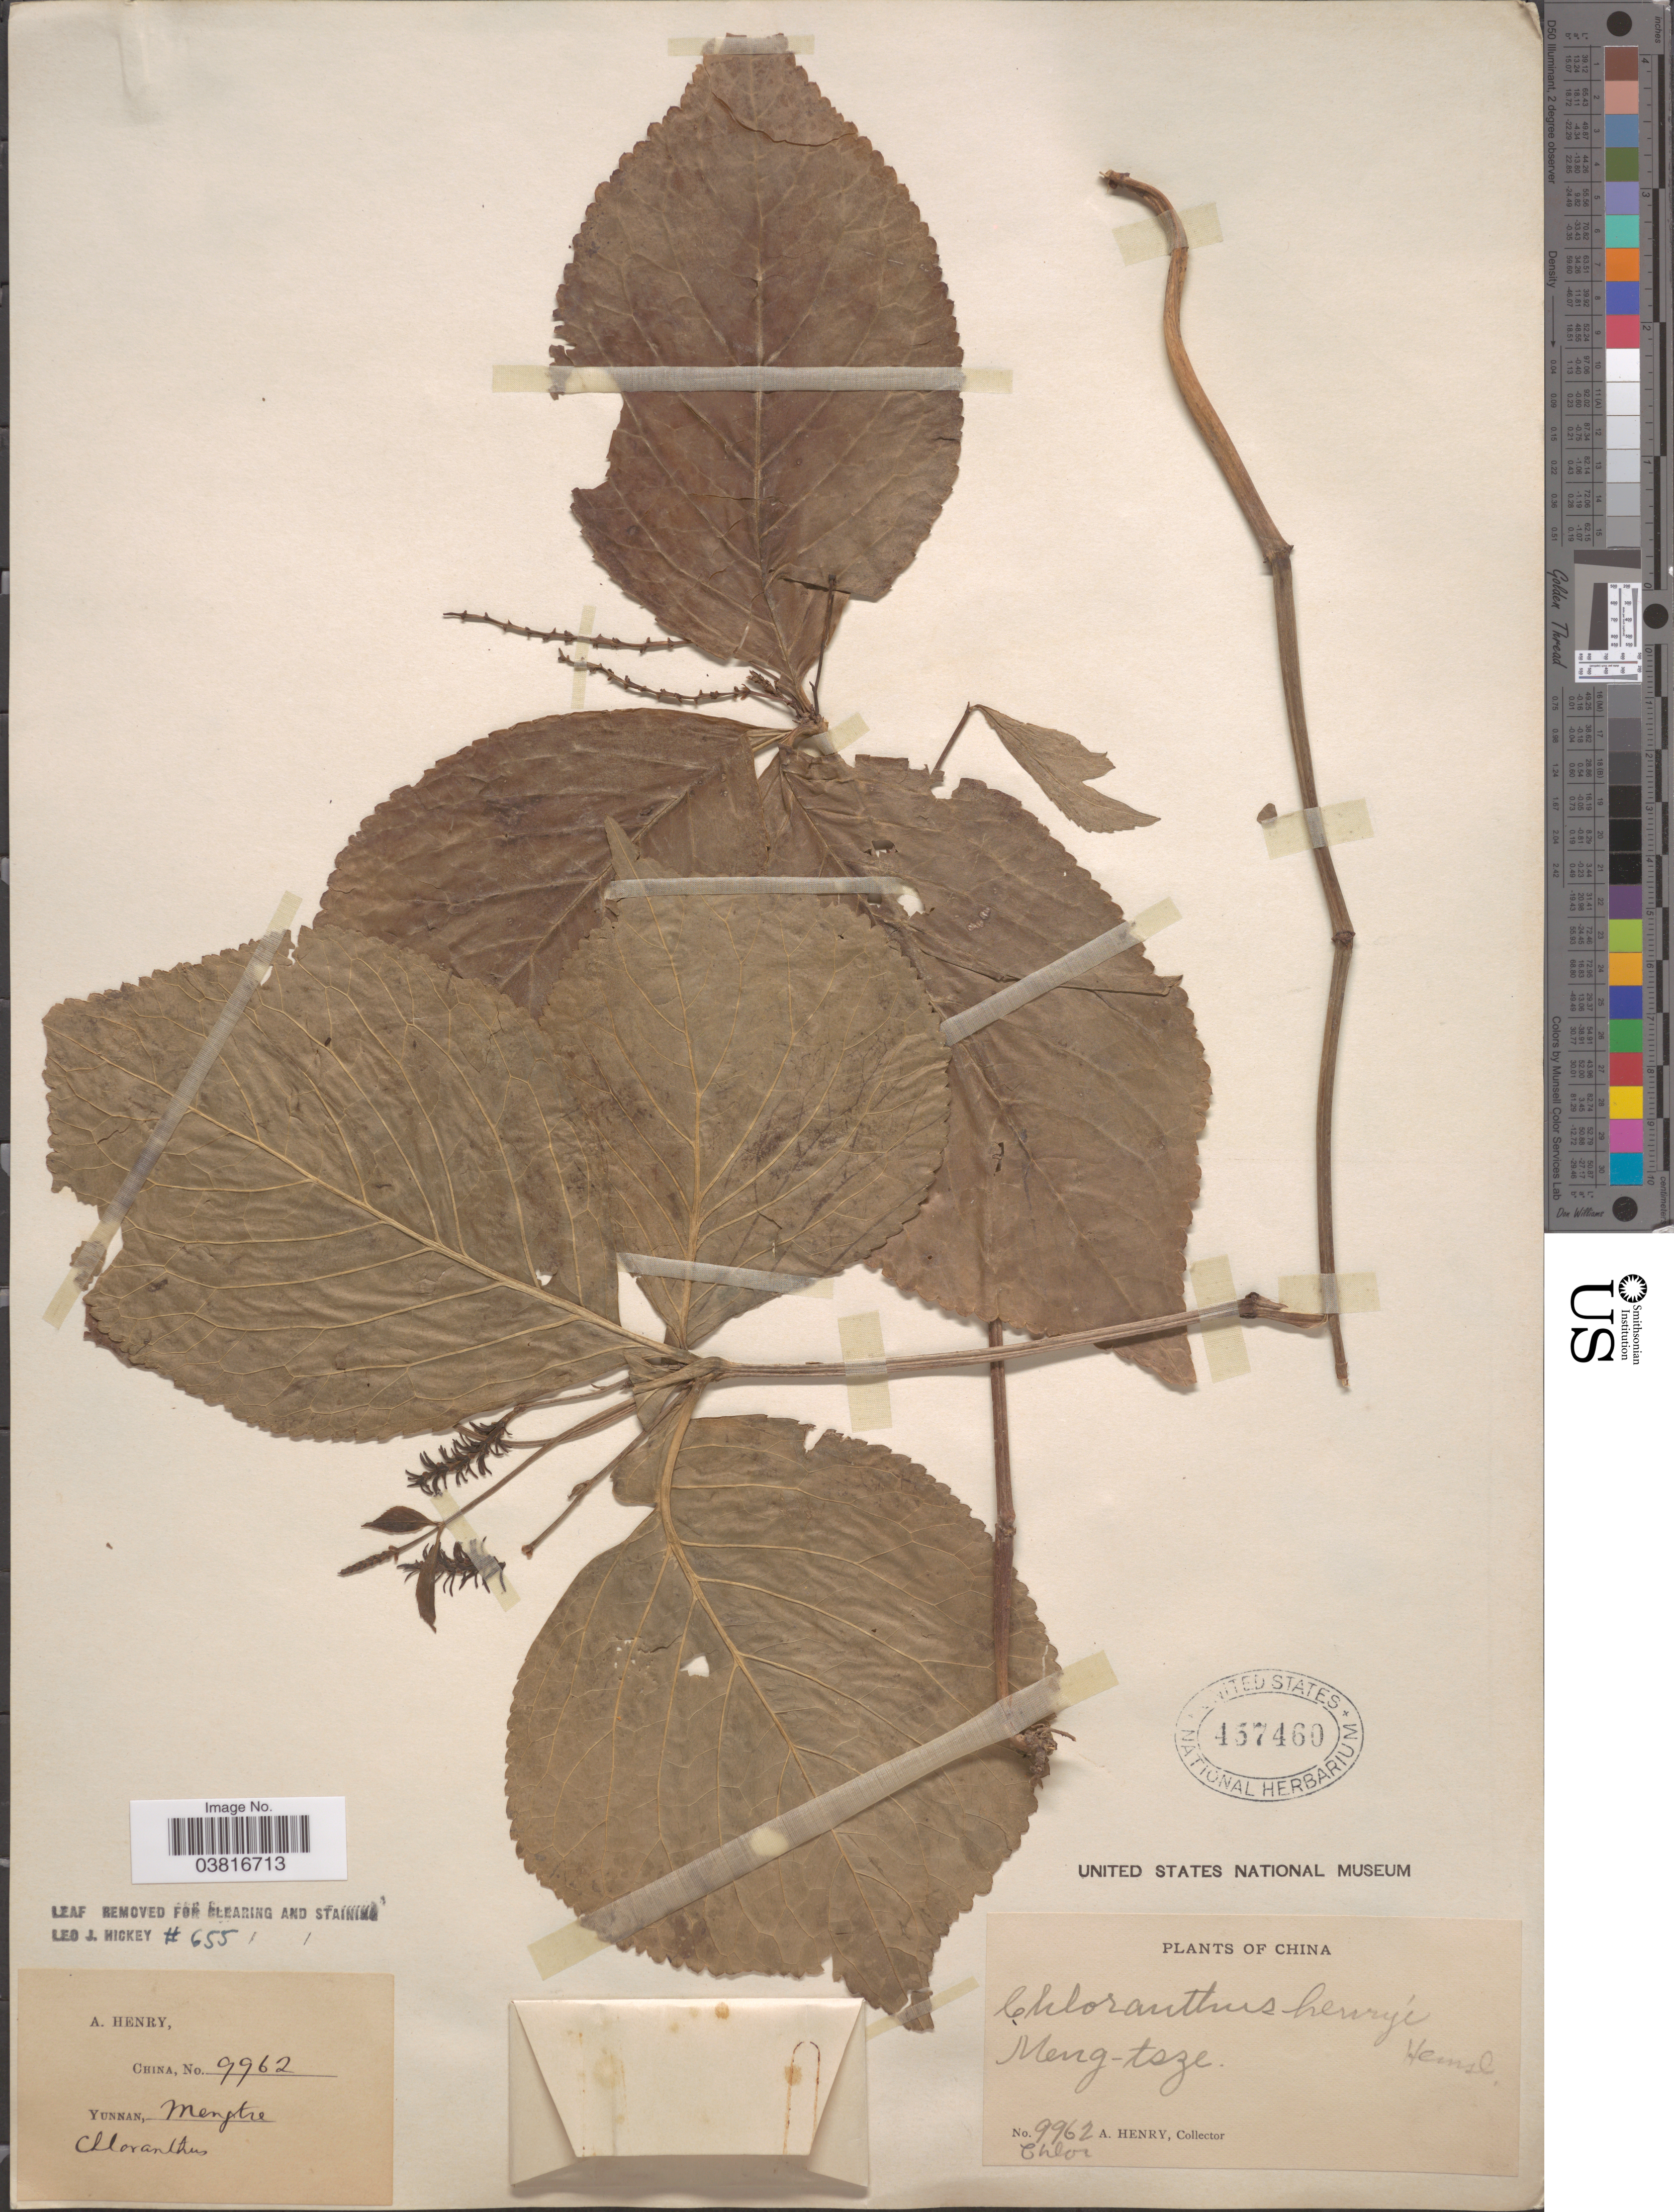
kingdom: Plantae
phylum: Tracheophyta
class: Magnoliopsida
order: Chloranthales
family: Chloranthaceae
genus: Chloranthus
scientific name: Chloranthus henryi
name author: Hemsl.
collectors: A. Henry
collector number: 9962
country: China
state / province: Yunnan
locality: Meng-tsze.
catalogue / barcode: US 457460